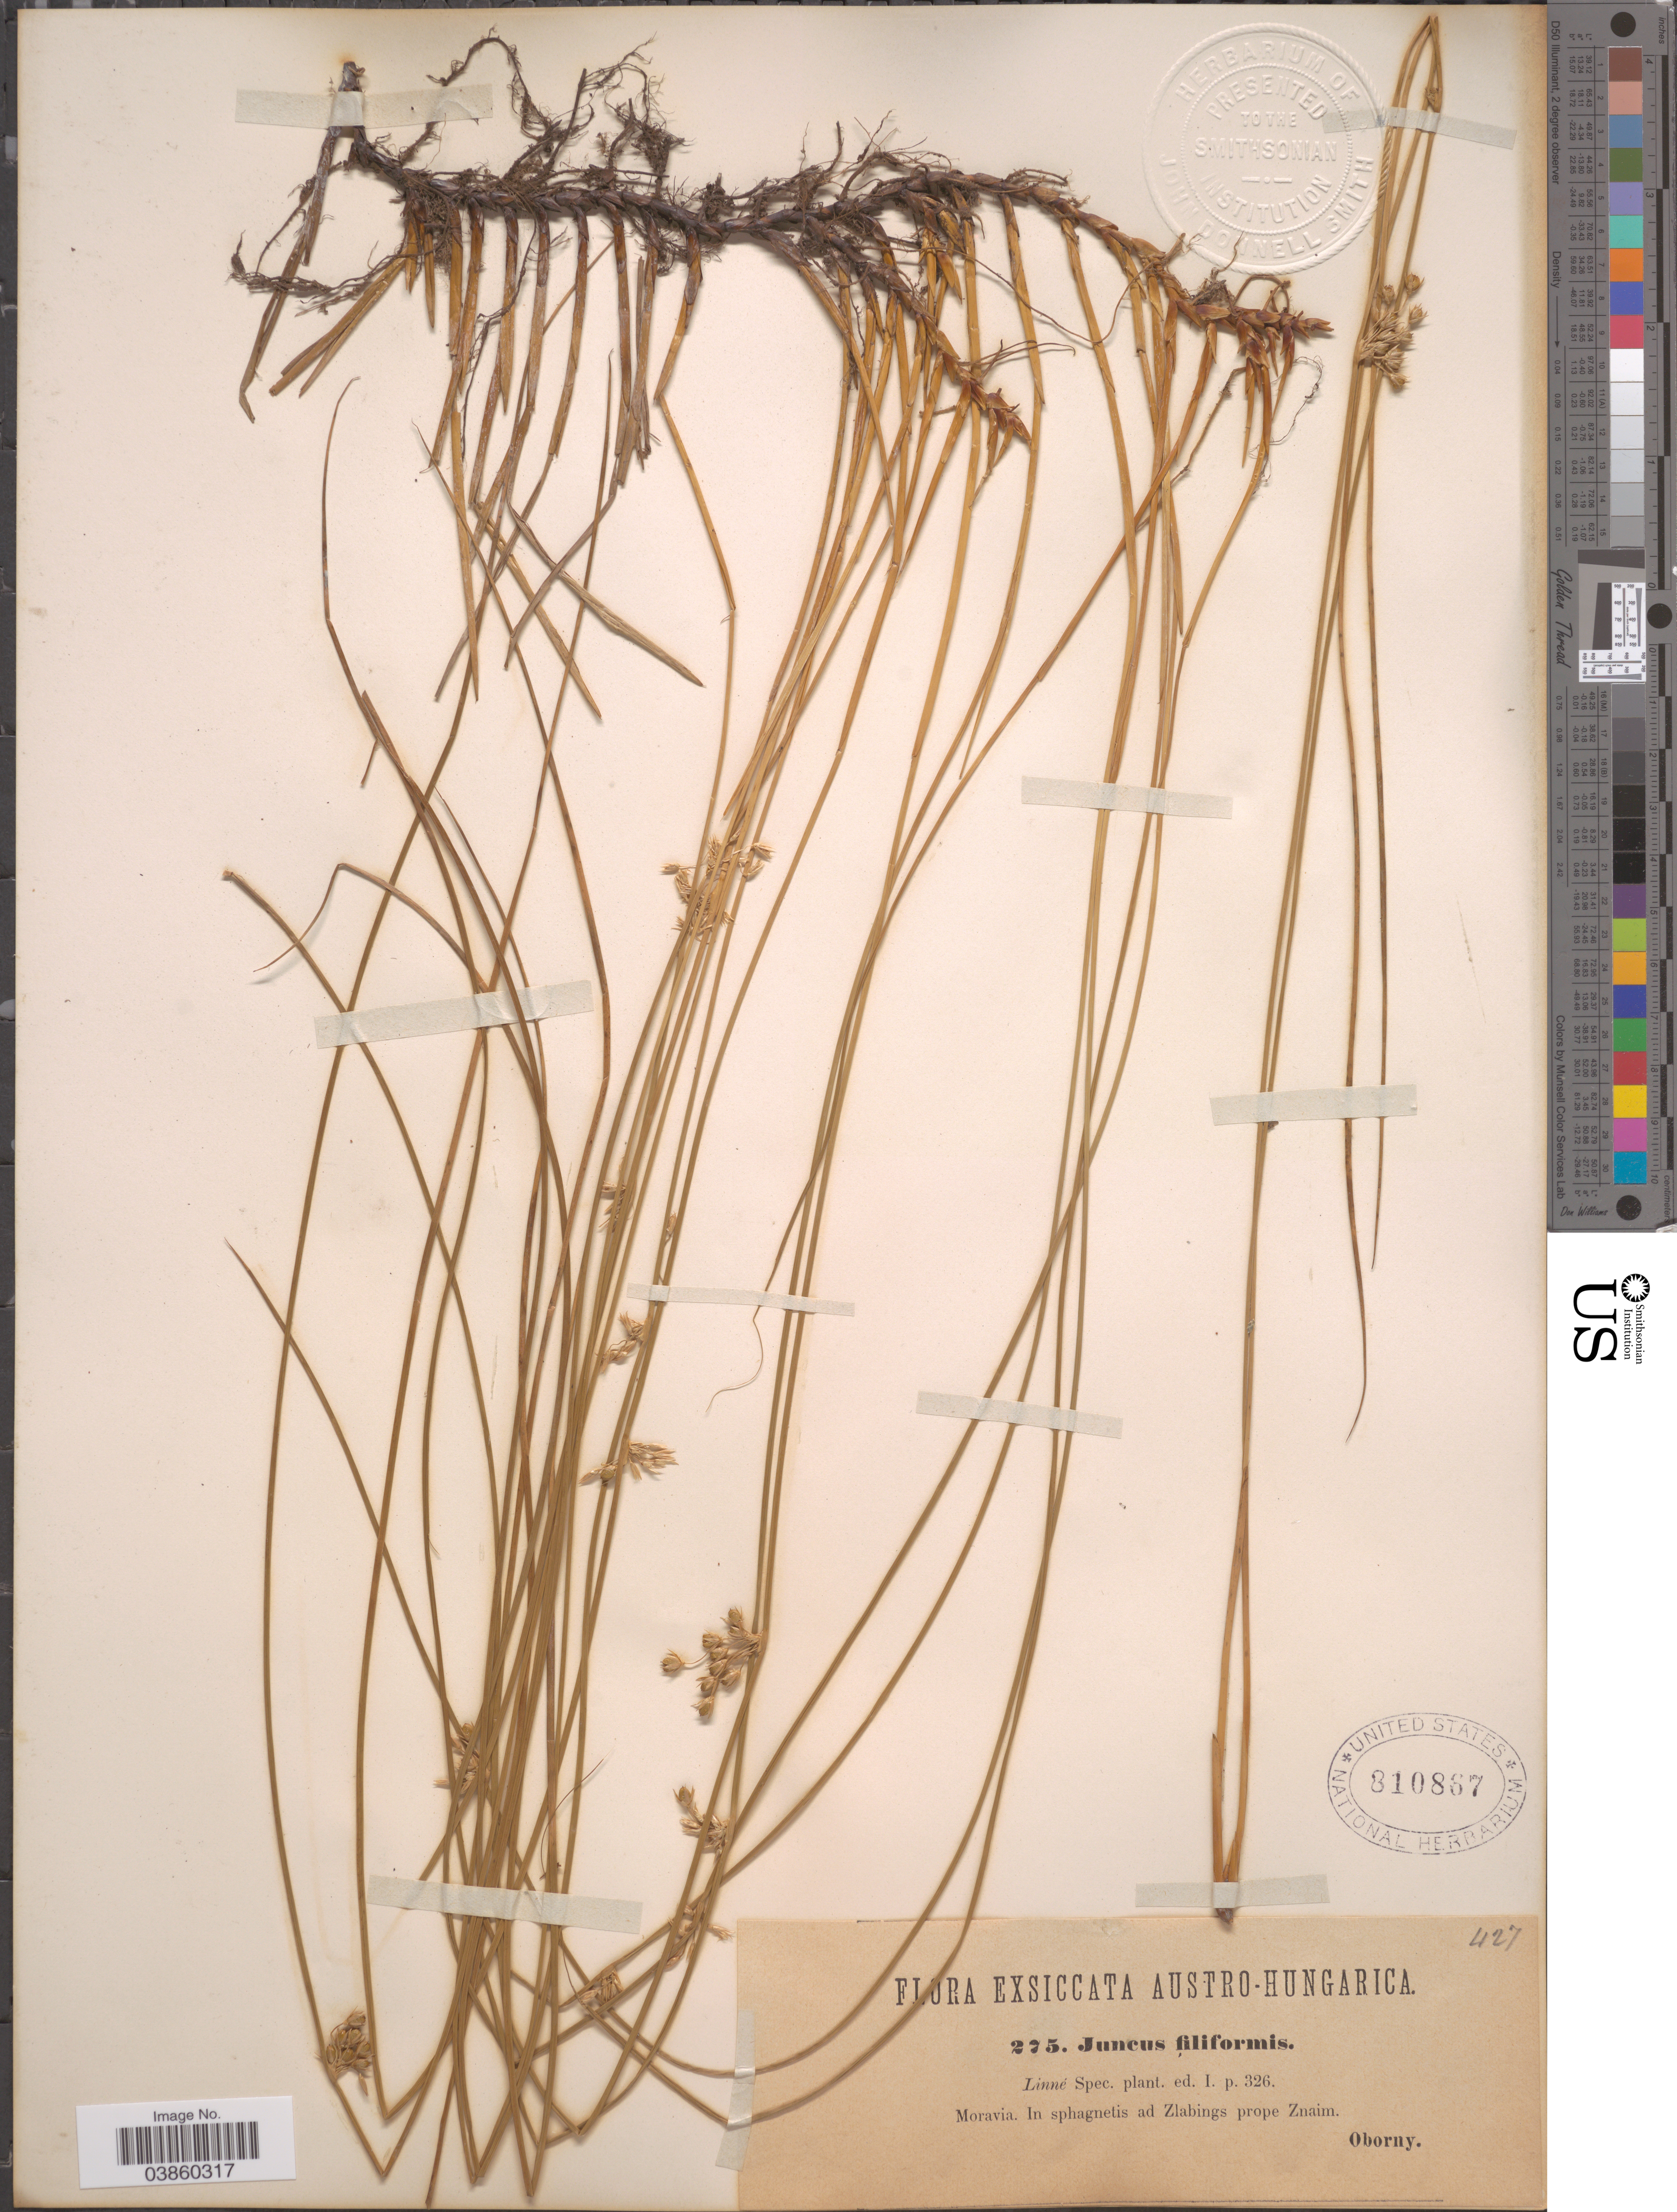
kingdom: Plantae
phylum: Tracheophyta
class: Liliopsida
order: Poales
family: Juncaceae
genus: Juncus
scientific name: Juncus filiformis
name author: L.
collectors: Oborny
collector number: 275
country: Czechia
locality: Austro-Hungarica. Moravia. In sphagnetis ad Zlabings prope Znaim.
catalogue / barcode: US 810867